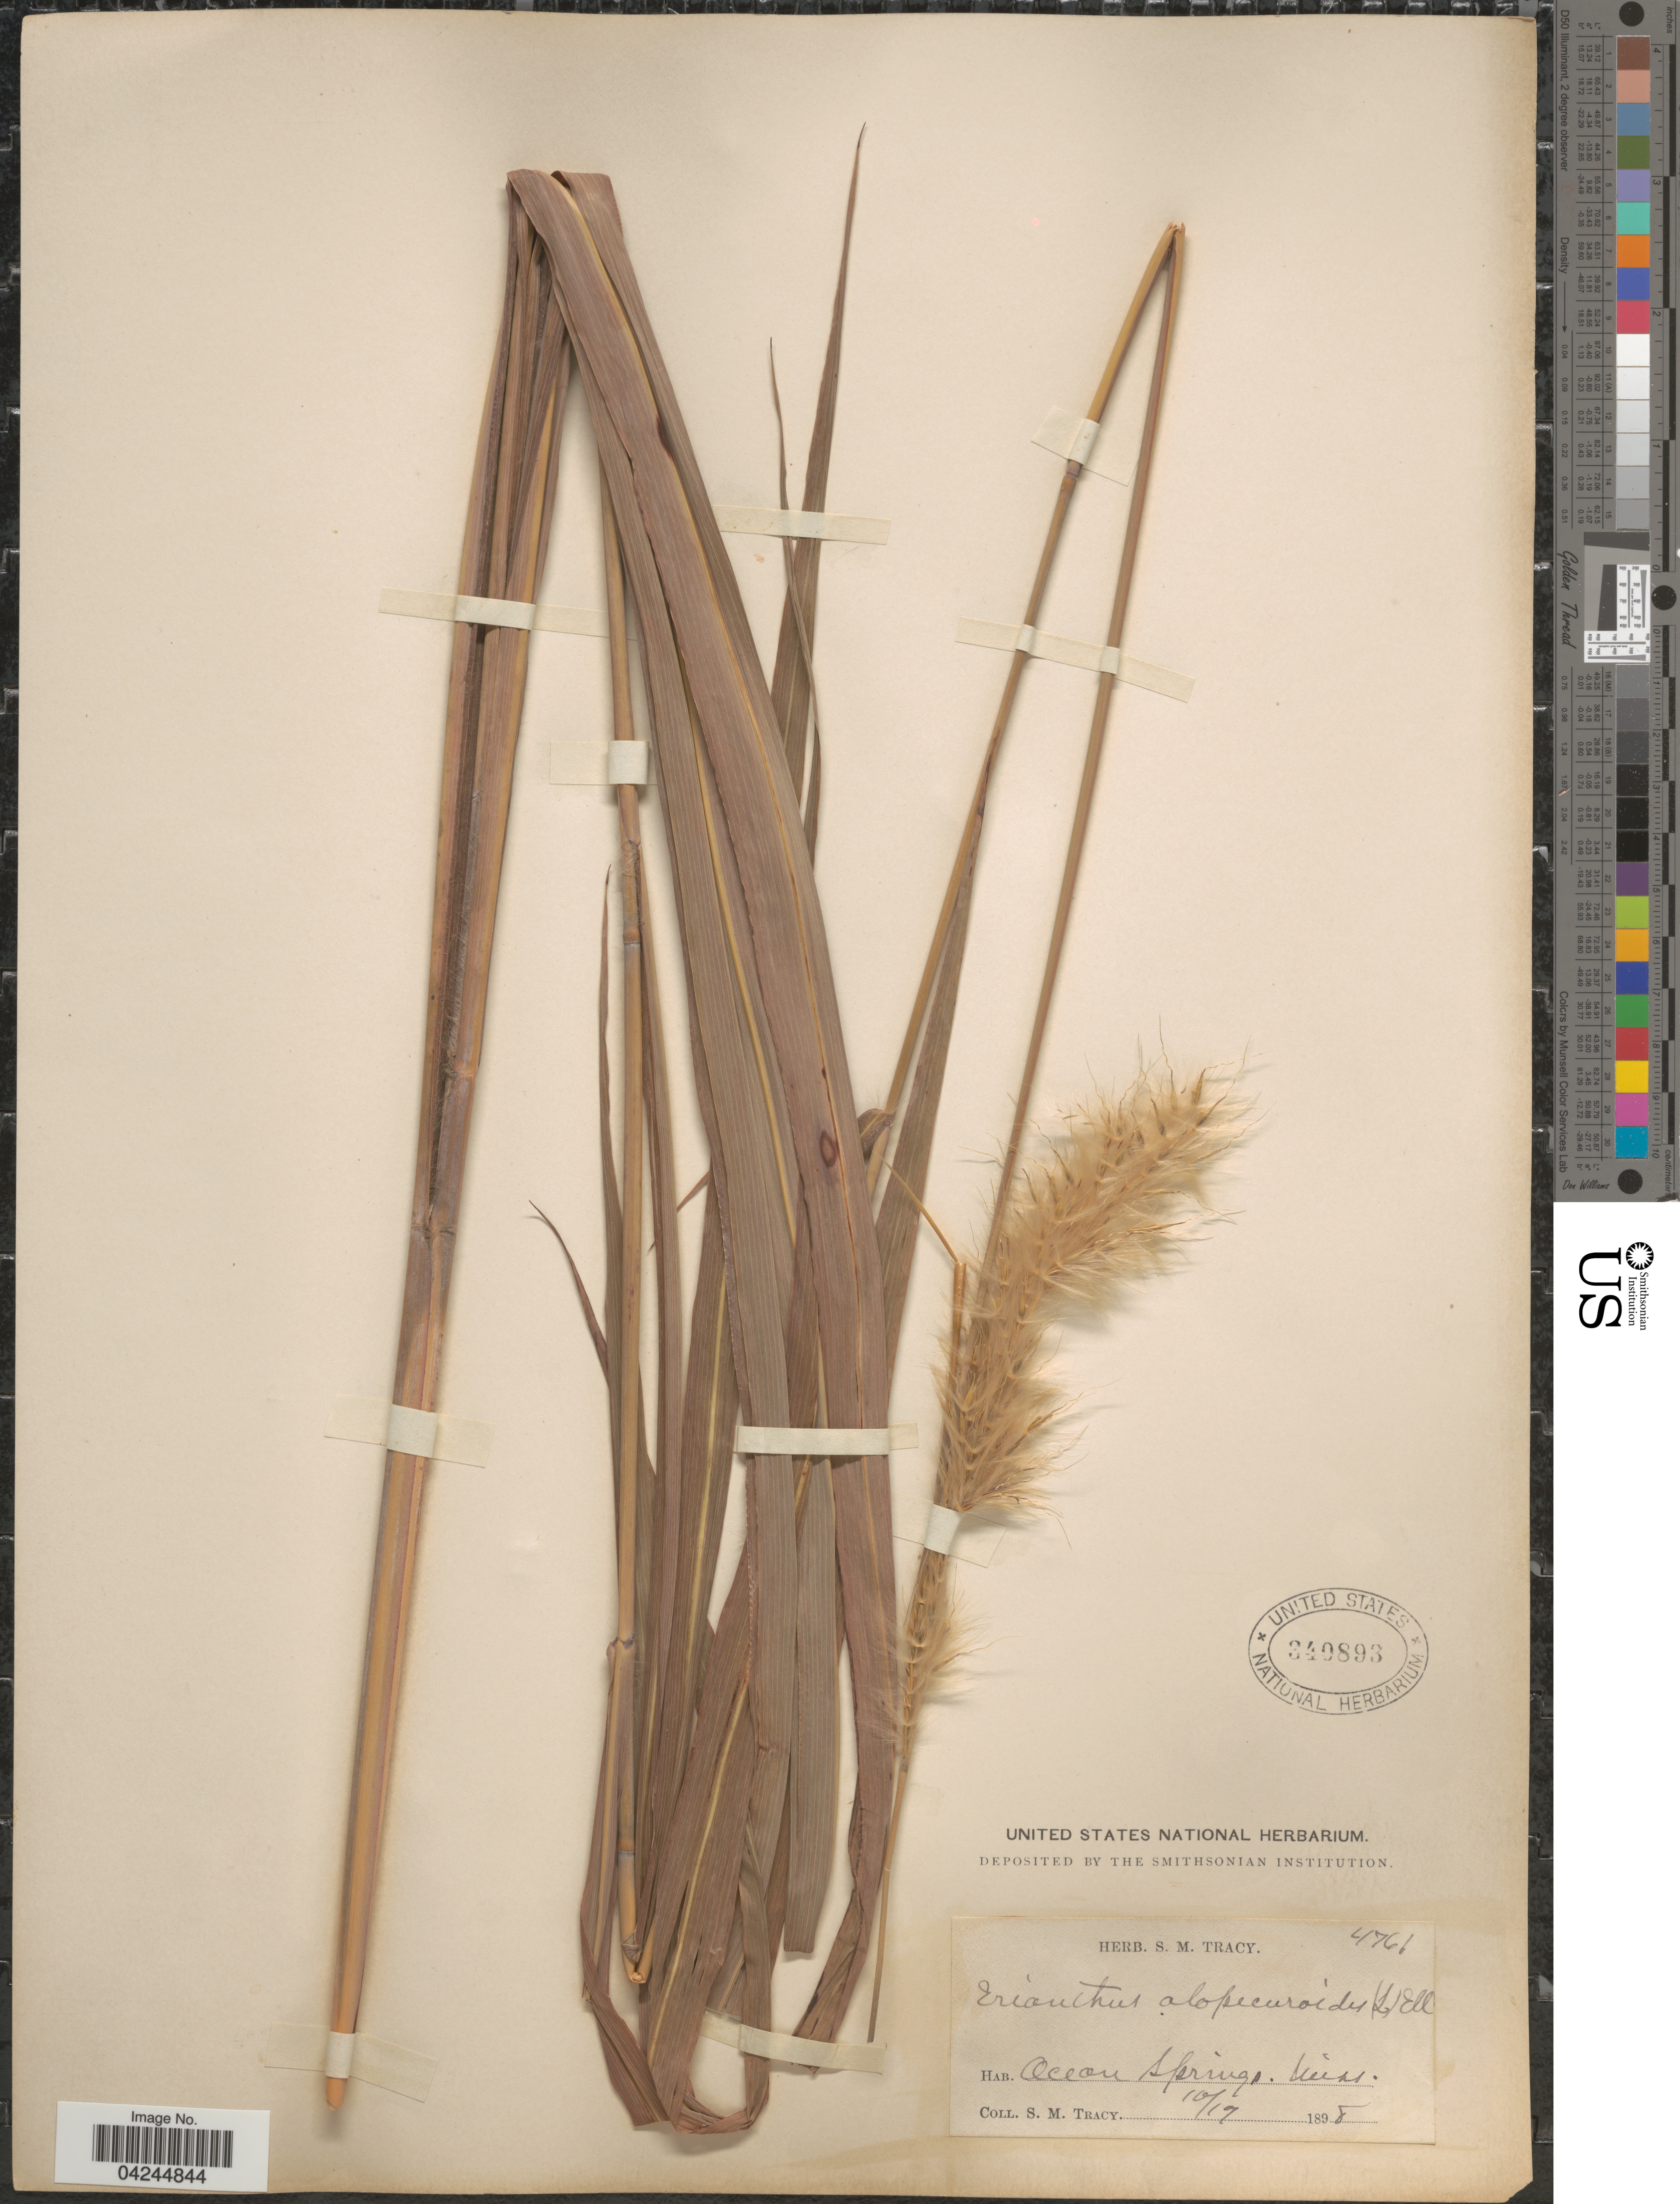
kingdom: Plantae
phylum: Tracheophyta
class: Liliopsida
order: Poales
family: Poaceae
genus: Erianthus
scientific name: Erianthus alopecuroides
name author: Elliott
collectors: S. M. Tracy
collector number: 4761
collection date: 1898-10-17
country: United States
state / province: Mississippi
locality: Ocean Springs.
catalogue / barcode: US 340893